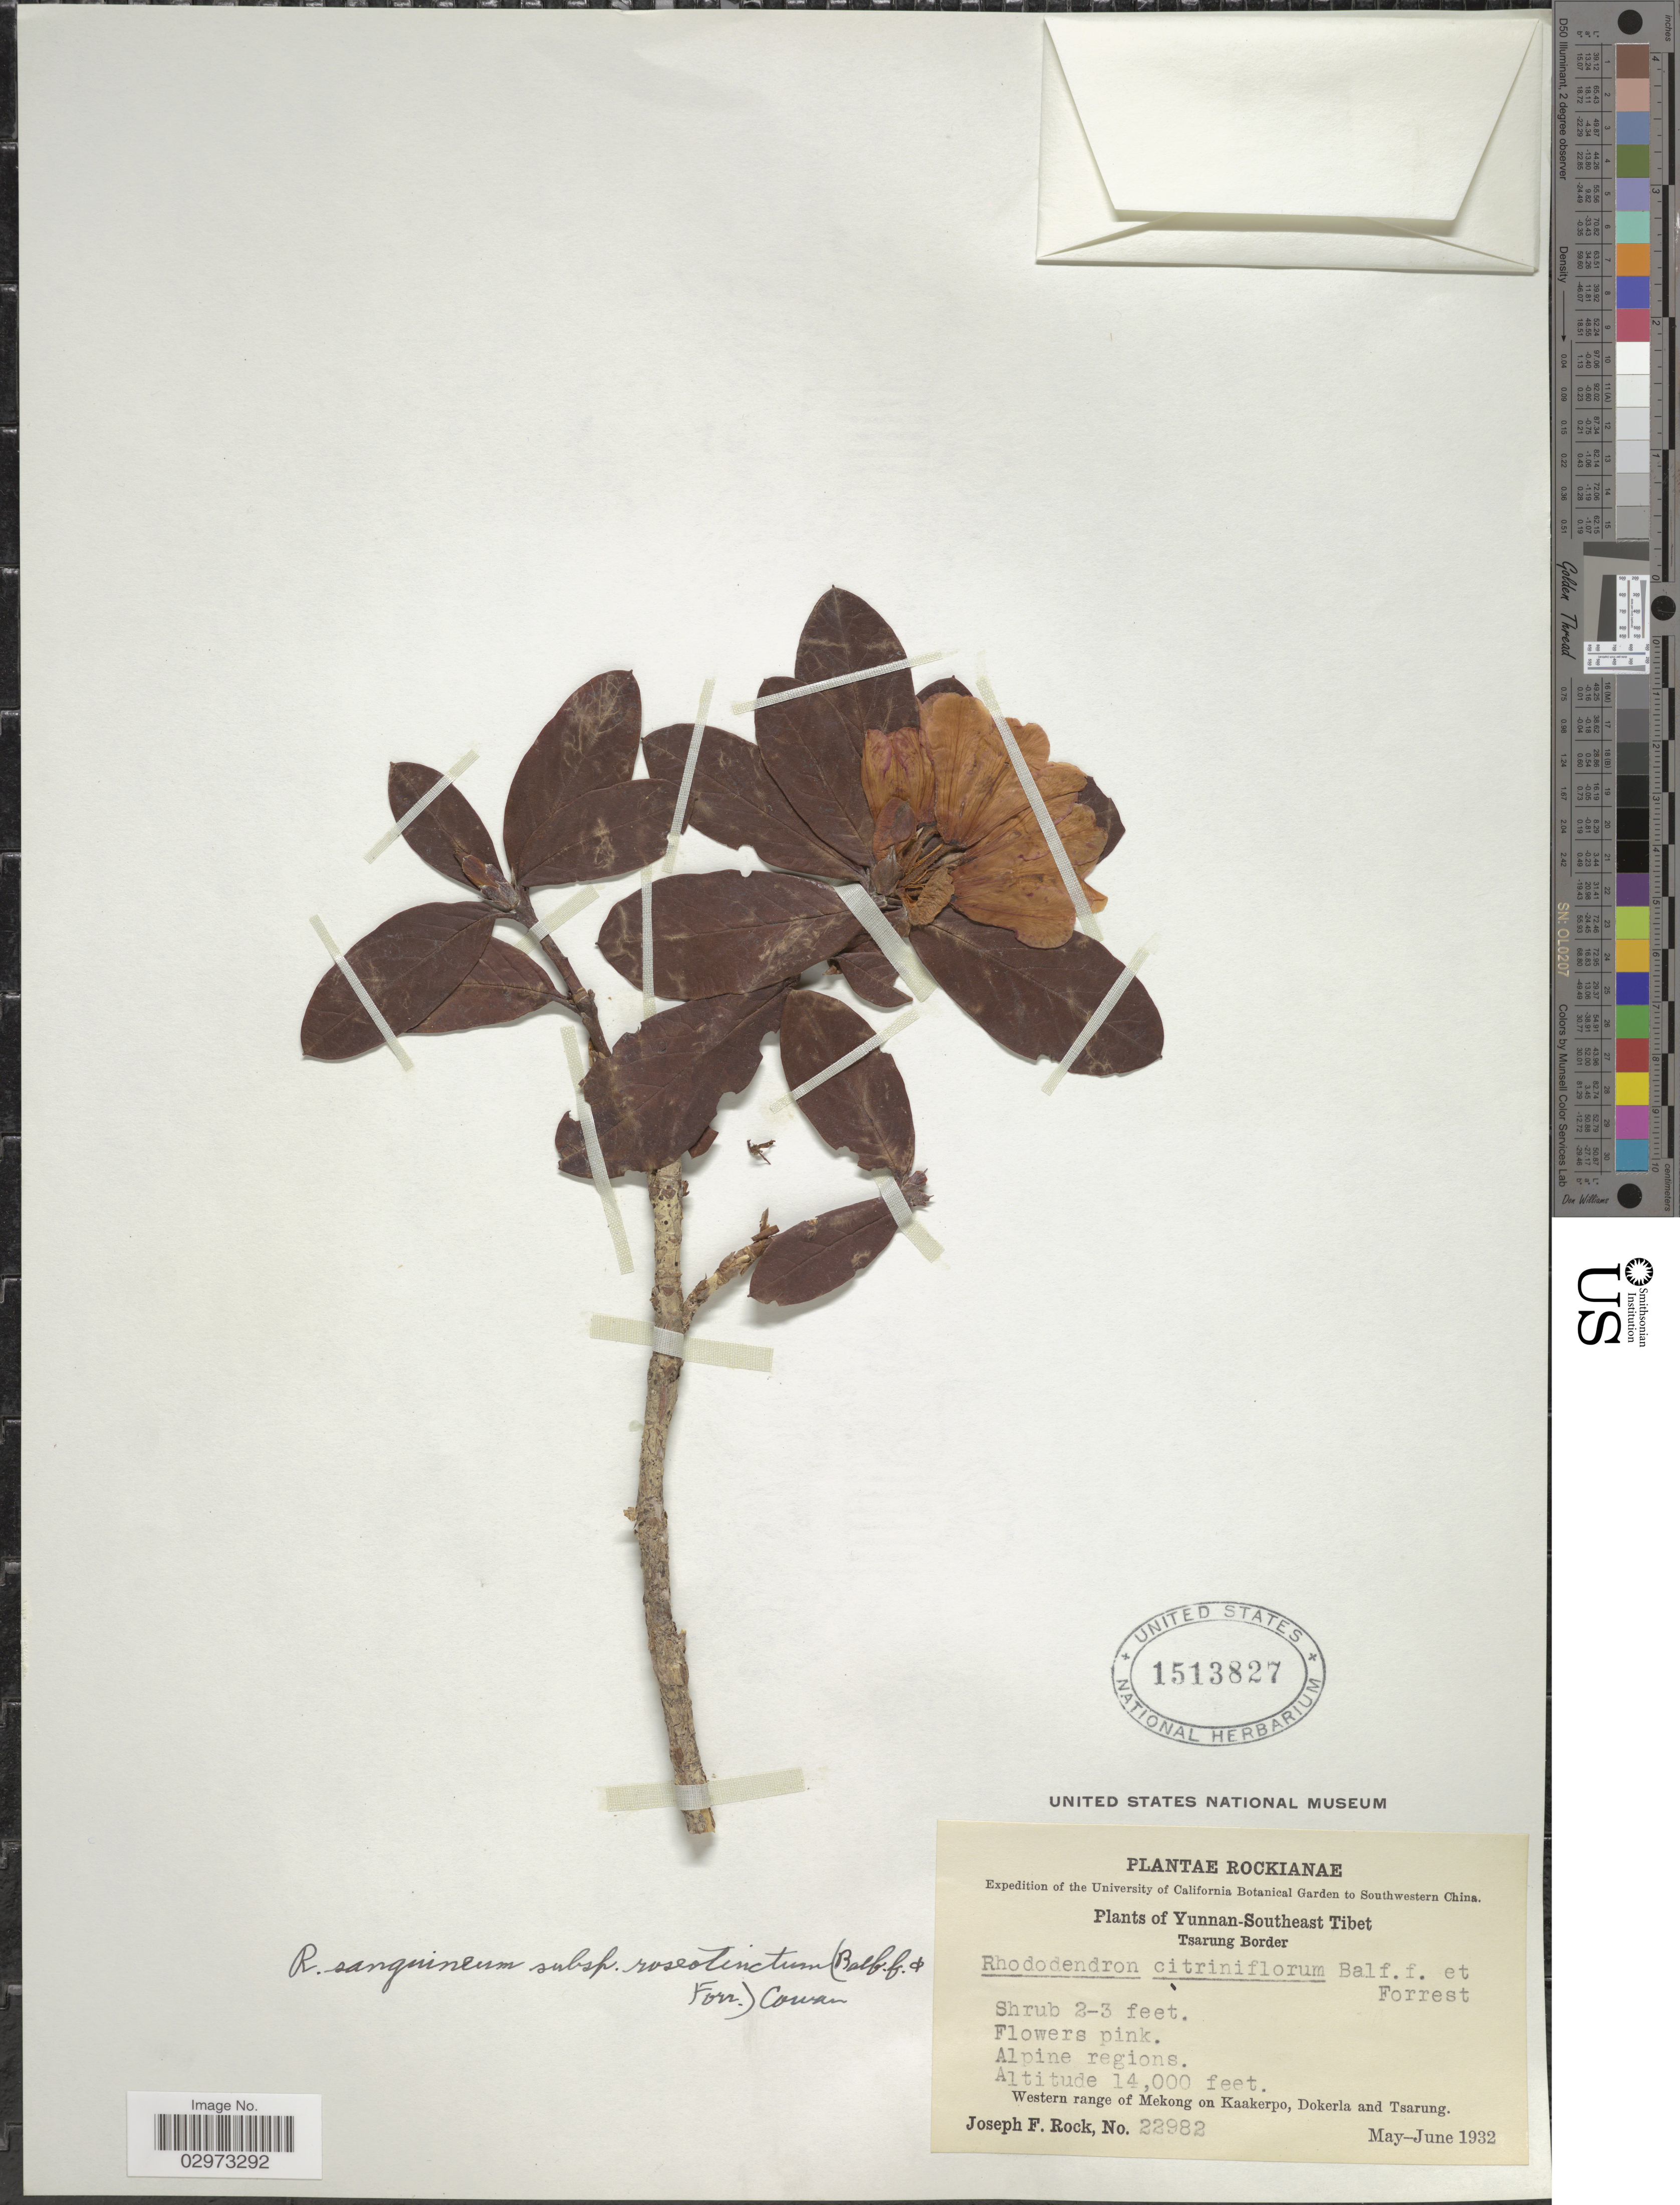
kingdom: Plantae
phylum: Tracheophyta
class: Magnoliopsida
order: Ericales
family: Ericaceae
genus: Rhododendron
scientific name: Rhododendron sanguineum subsp. roseotinctum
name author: (Balf. f. & Forrest) Cowan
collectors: J. F. Rock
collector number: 22982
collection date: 1932-05/1932-06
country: China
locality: Southwestern China. Yunnan-Southeast Tibet. Tsarung Border. Alpine regions. Western range of Mekong on Kaakerpo, Dokerla and Tsarung.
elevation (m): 4267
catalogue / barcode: US 1513827